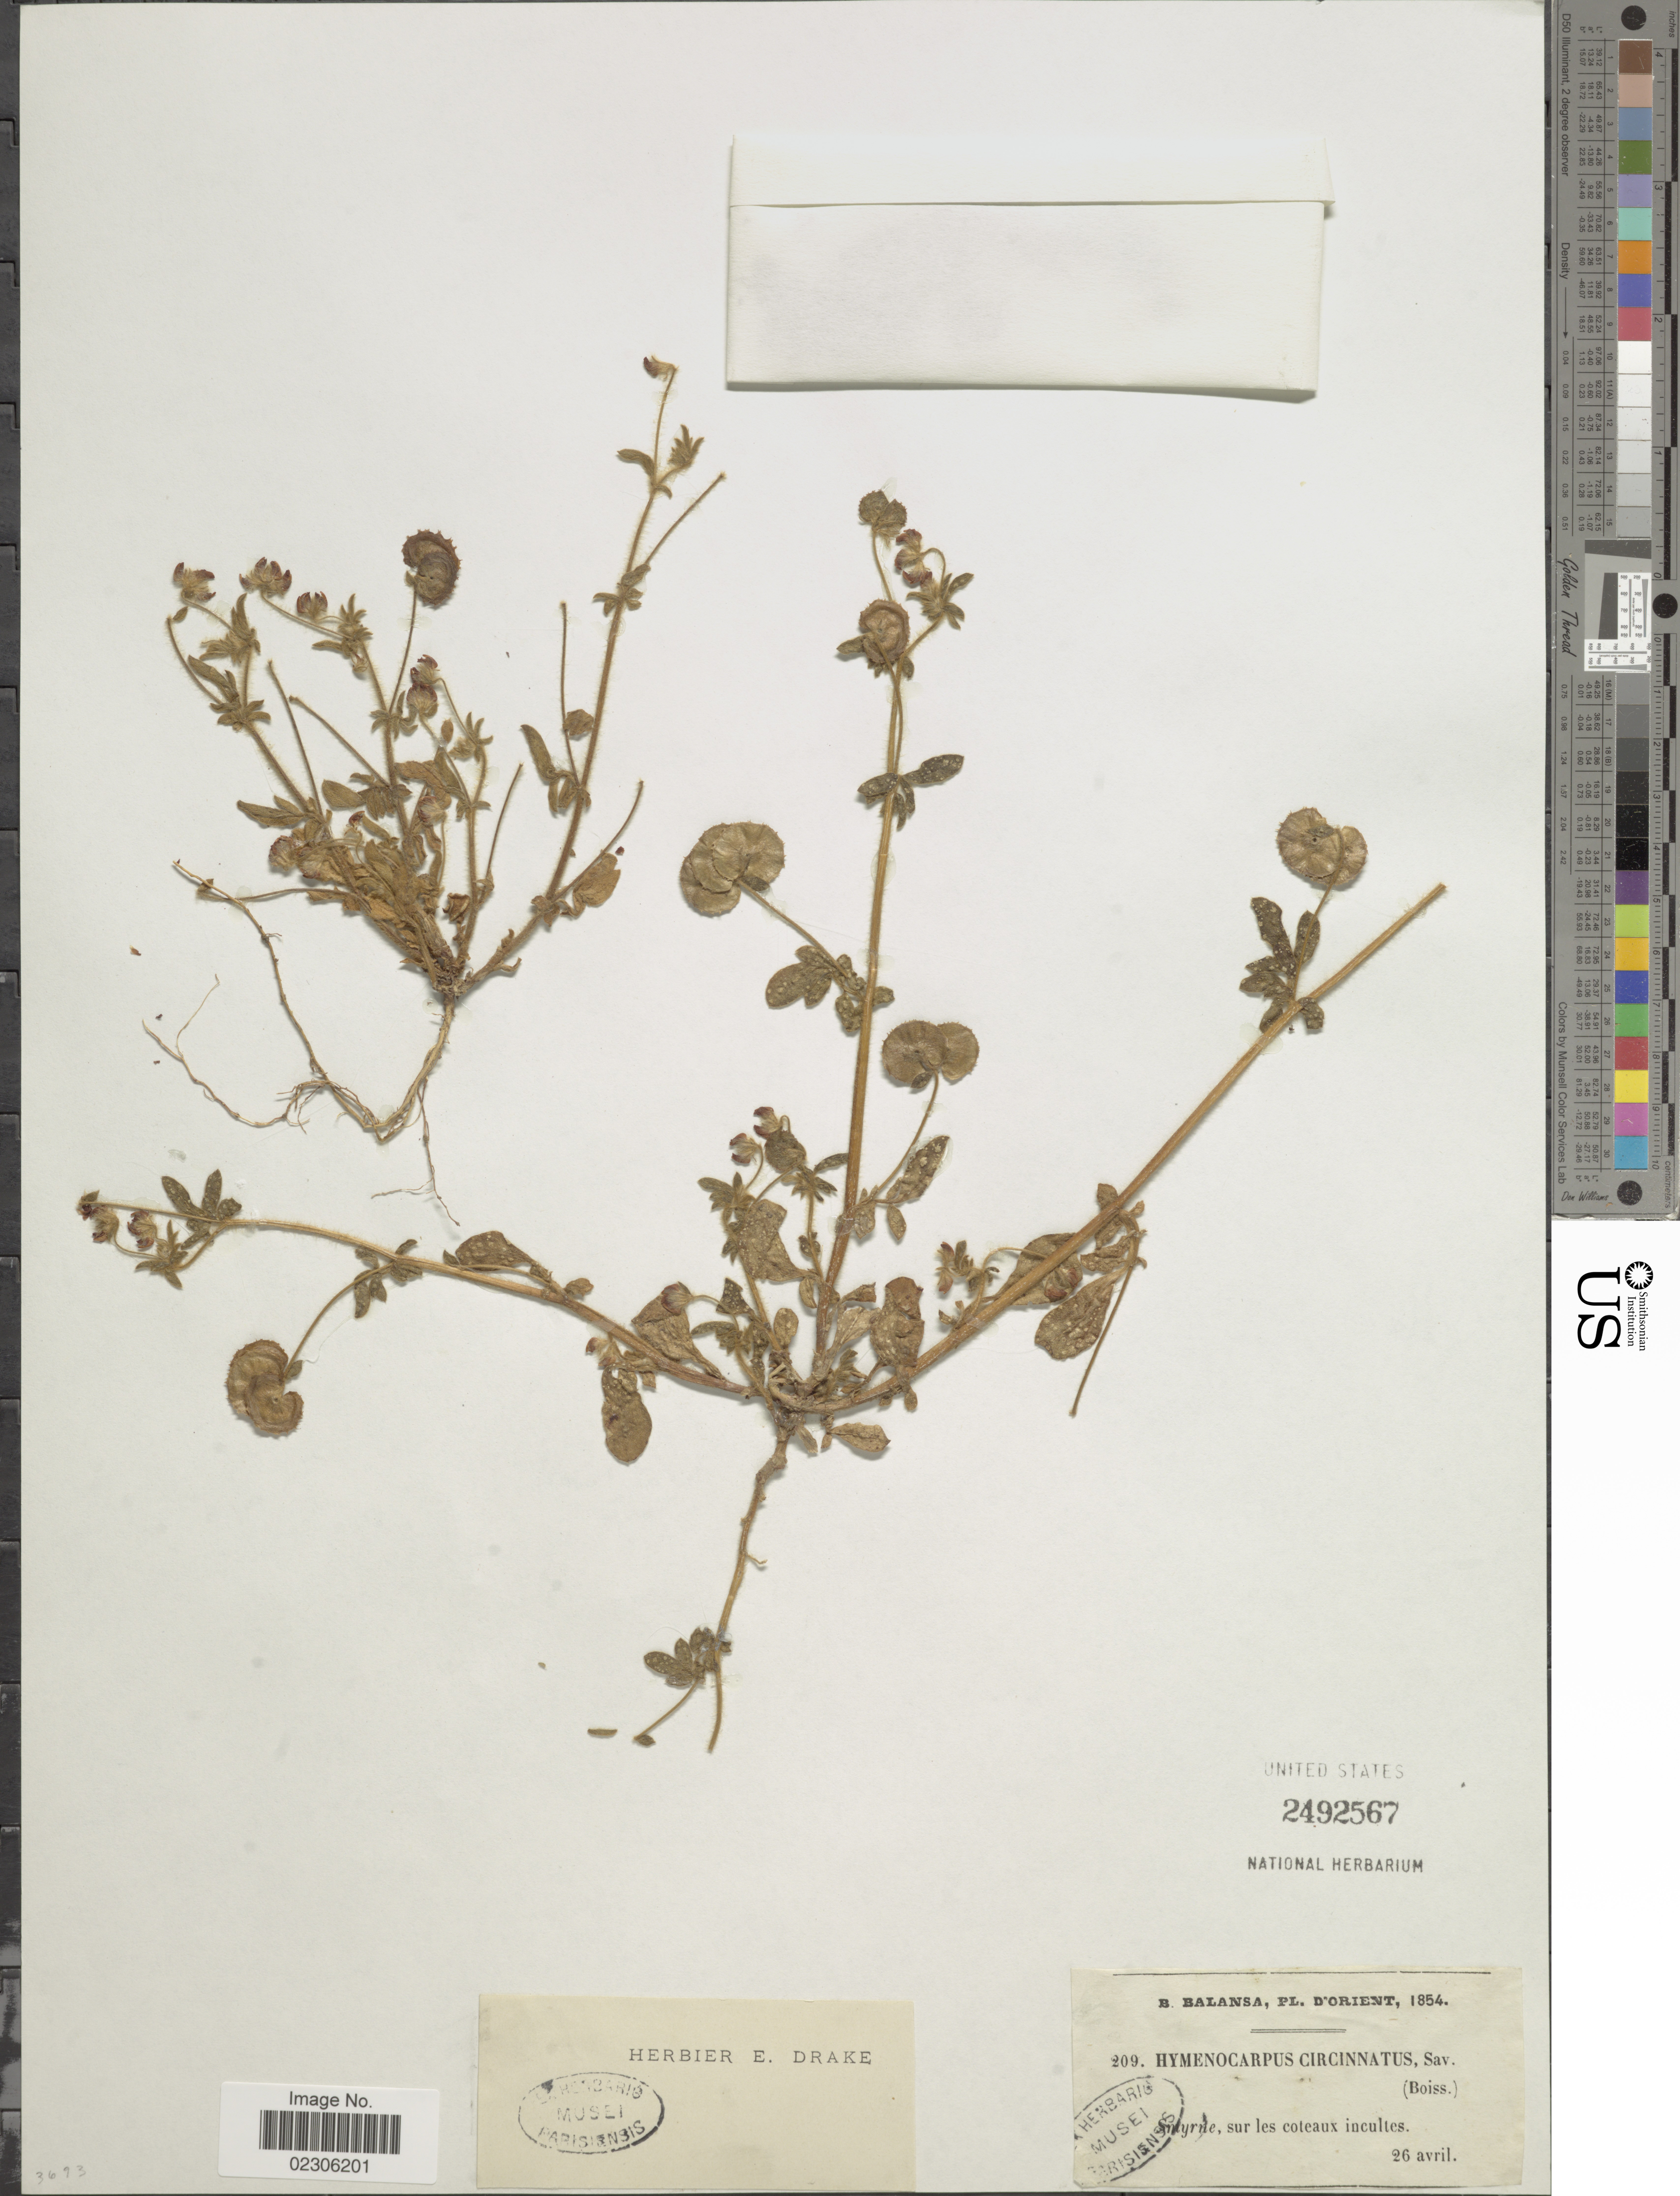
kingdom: Plantae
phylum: Tracheophyta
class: Magnoliopsida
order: Fabales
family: Fabaceae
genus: Hymenocarpos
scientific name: Hymenocarpos circinnatus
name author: (L.) Savi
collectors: B. Balansa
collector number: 209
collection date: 1854-04-26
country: Turkey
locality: Pl,. D'Oriente, Smyrne, sur les coteaux incultes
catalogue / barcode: US 2492567